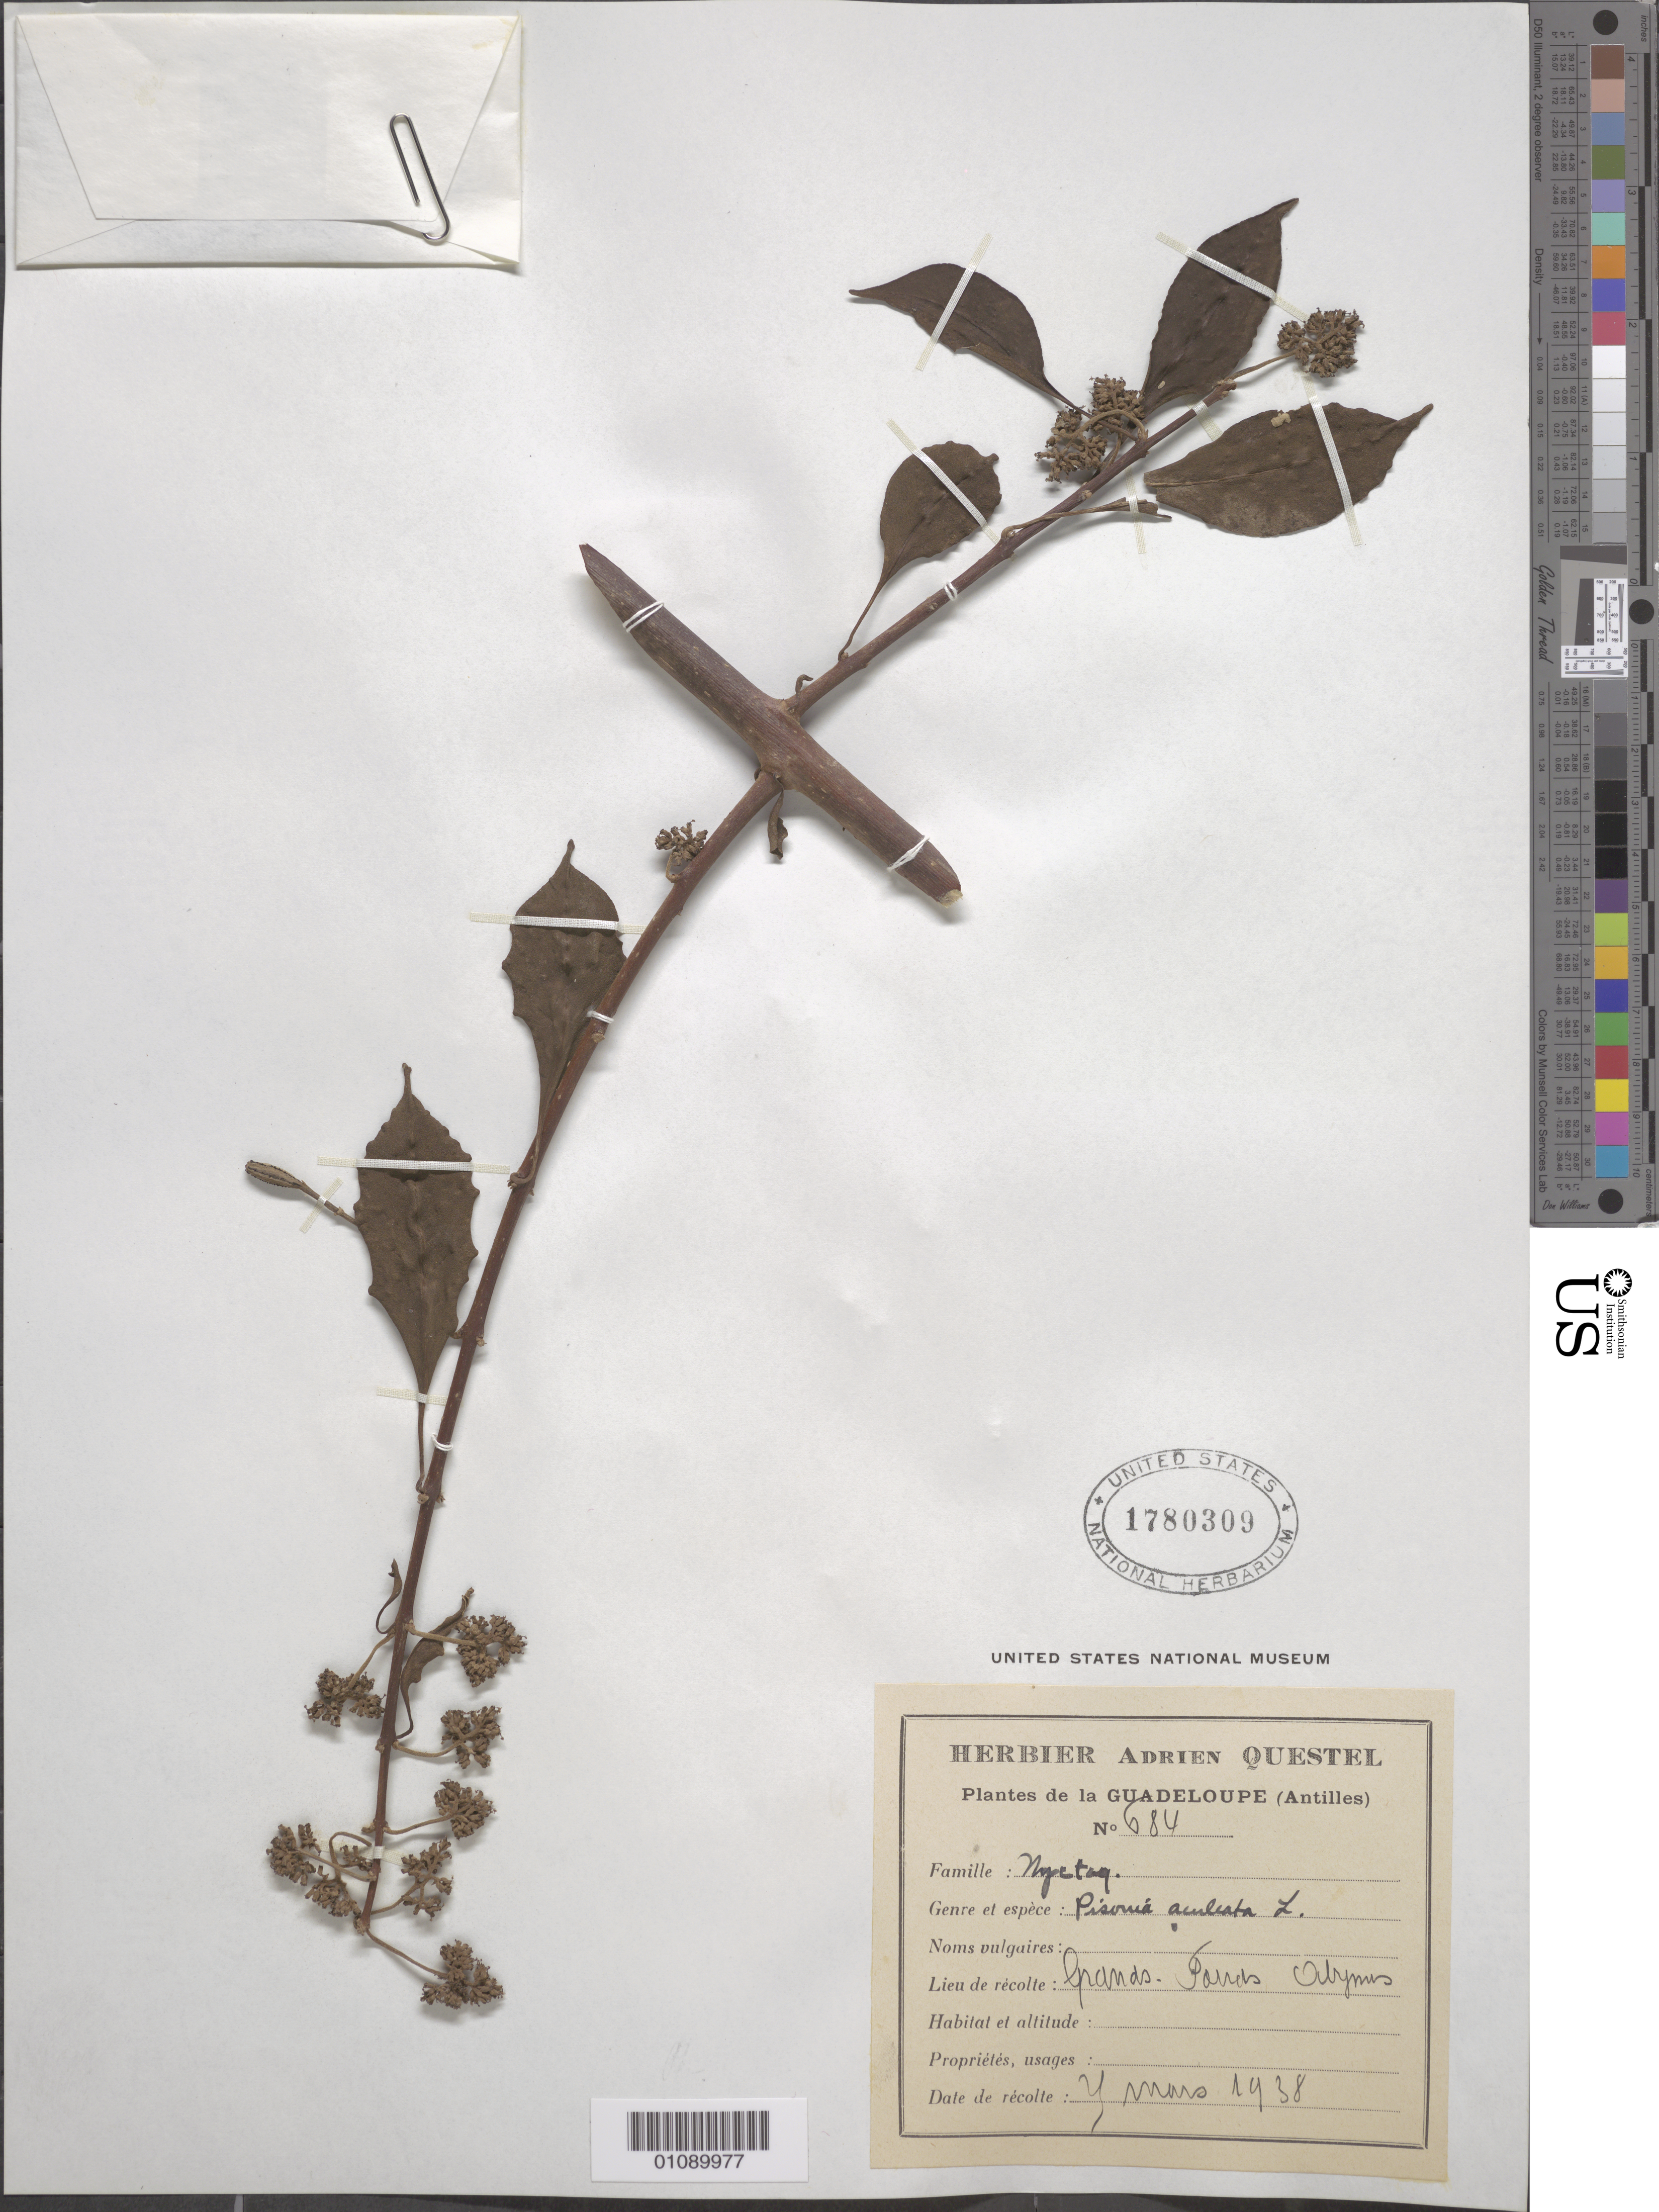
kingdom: Plantae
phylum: Tracheophyta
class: Magnoliopsida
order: Caryophyllales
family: Nyctaginaceae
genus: Pisonia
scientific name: Pisonia aculeata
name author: L.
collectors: A. Questel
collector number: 684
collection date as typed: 25 Mar 1938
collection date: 1938-03-25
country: Guadeloupe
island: Grande Terre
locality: Grands Fonds Abymes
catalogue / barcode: US 1780309